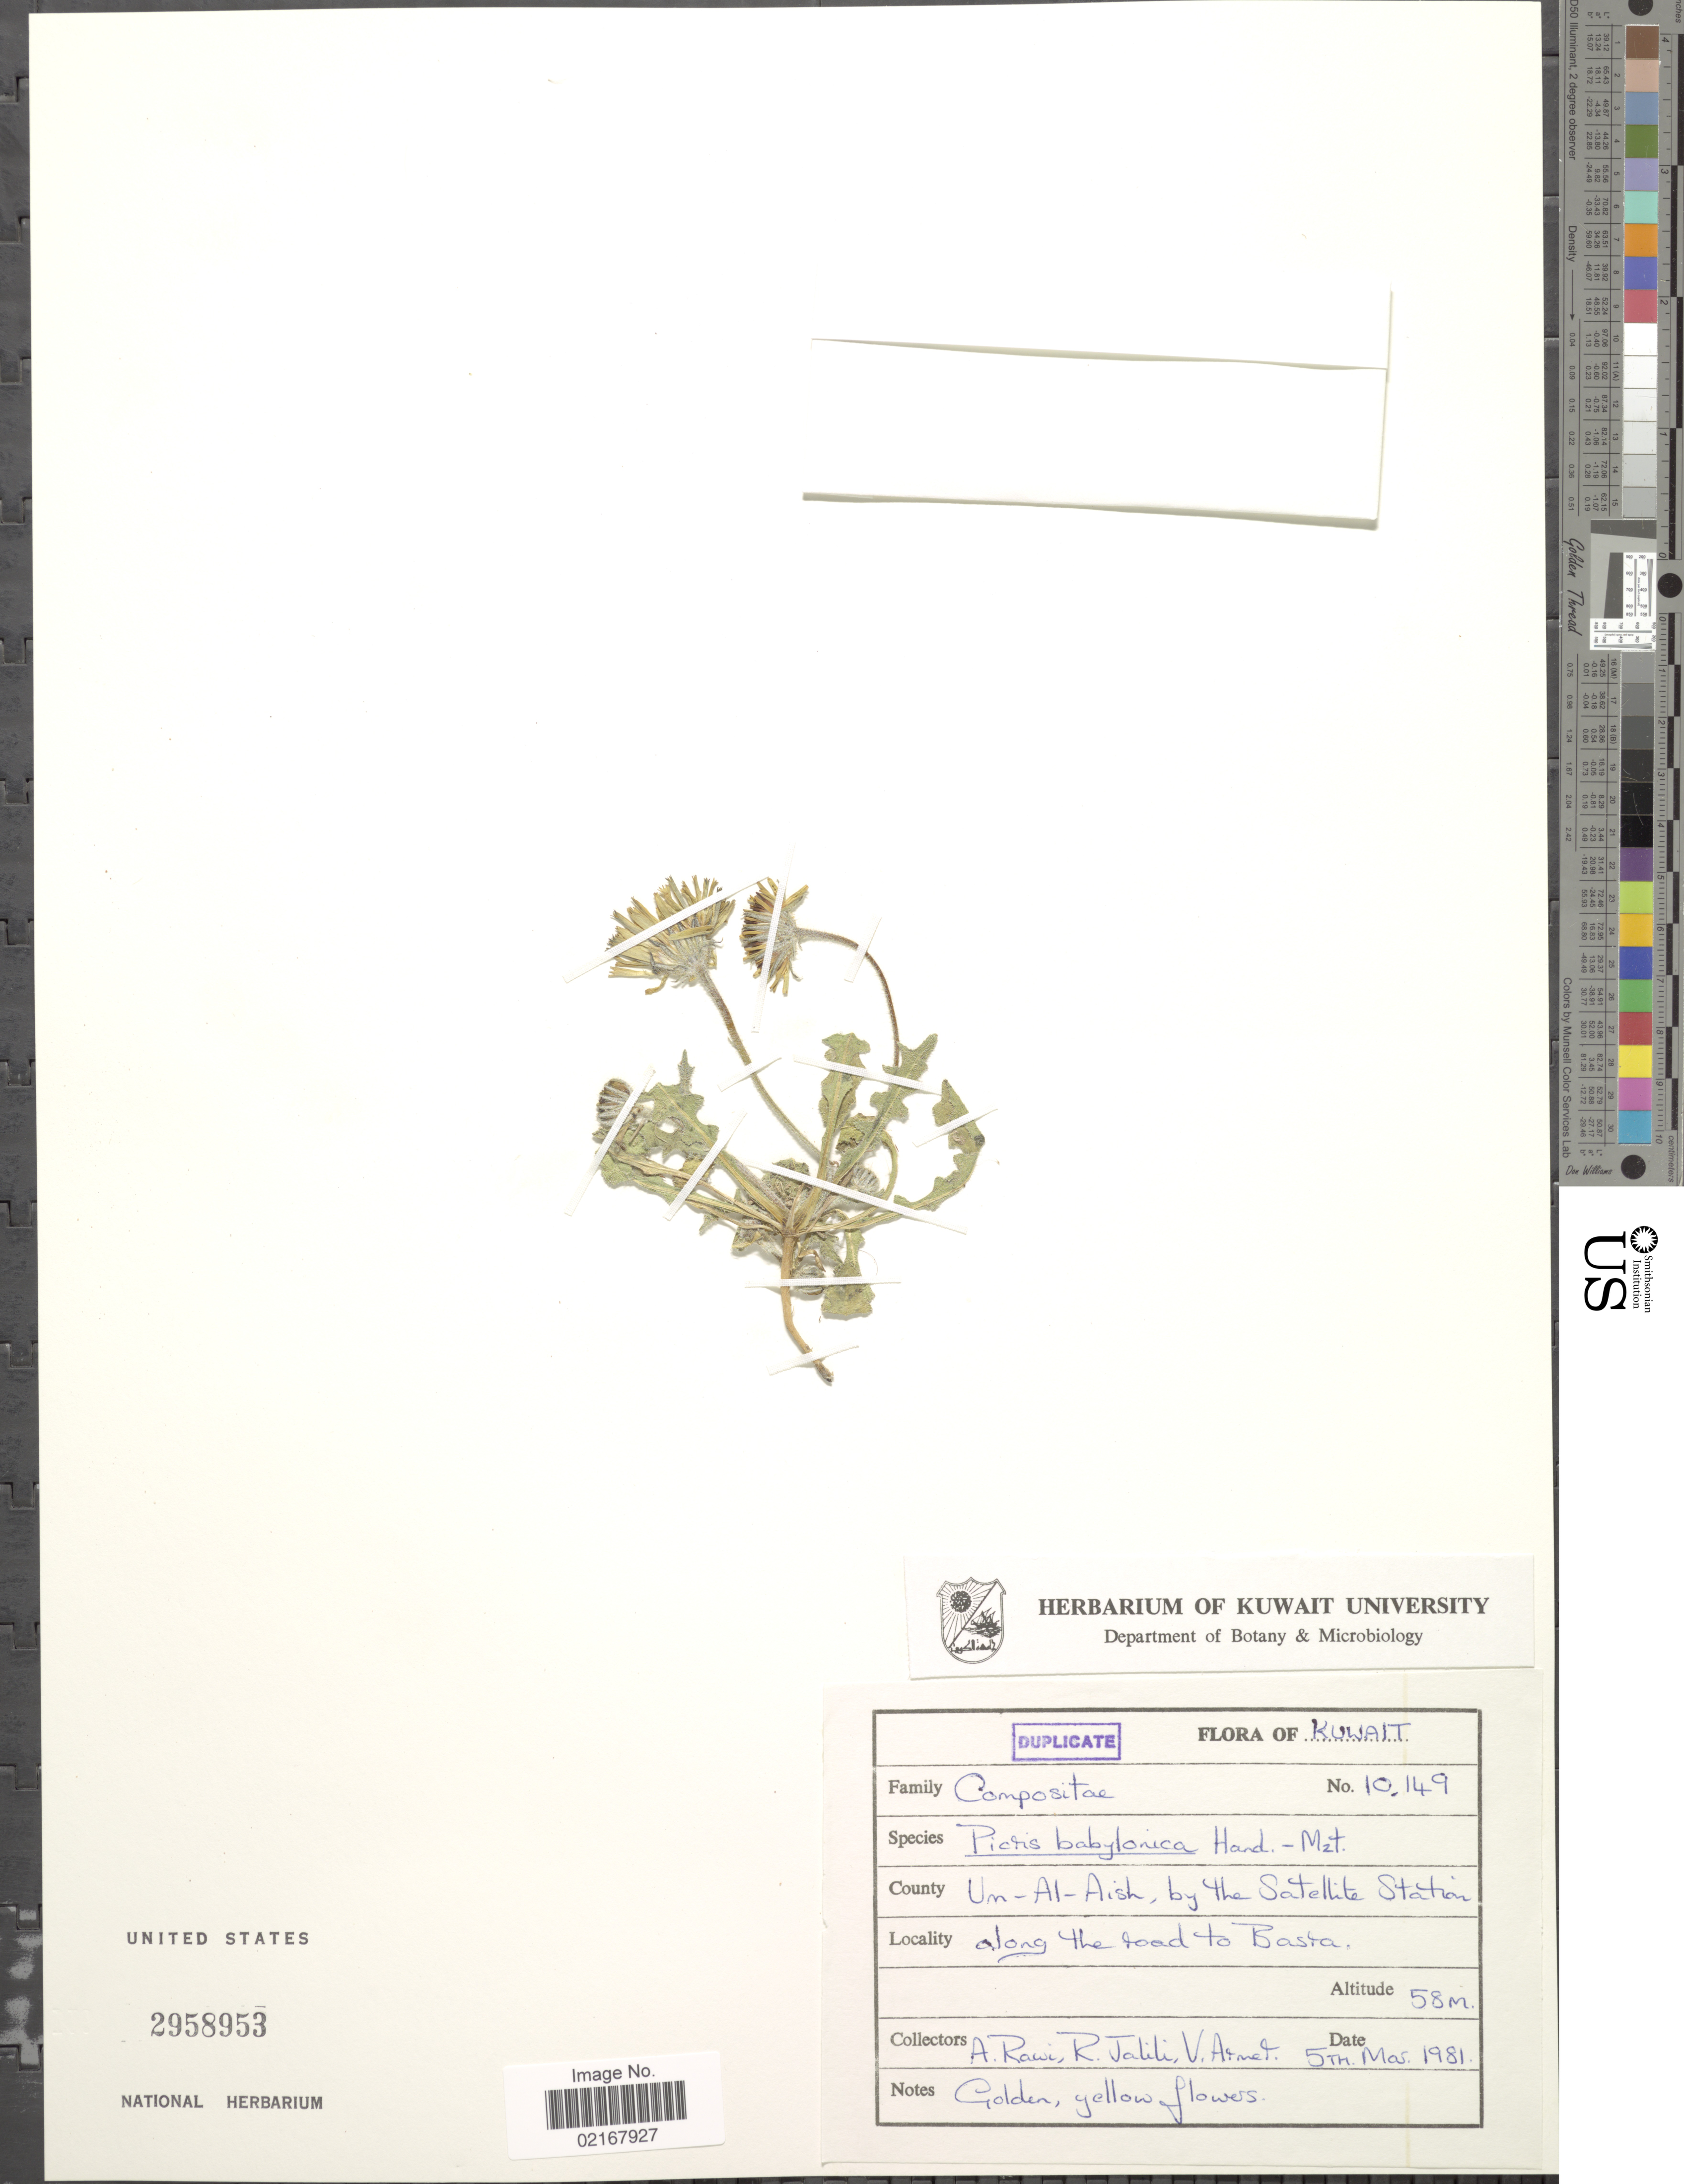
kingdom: Plantae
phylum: Tracheophyta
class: Magnoliopsida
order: Asterales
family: Asteraceae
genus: Picris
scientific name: Picris babylonica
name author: Hand.-Mazz.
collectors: A. Rawi, R. Jalili & V. Armet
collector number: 10149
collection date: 1981-03-05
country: Kuwait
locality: Kuwait, Un-Al-Aish, by the Satellite Station, along the road to Basia [interpreted]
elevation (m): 58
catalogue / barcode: US 2958953